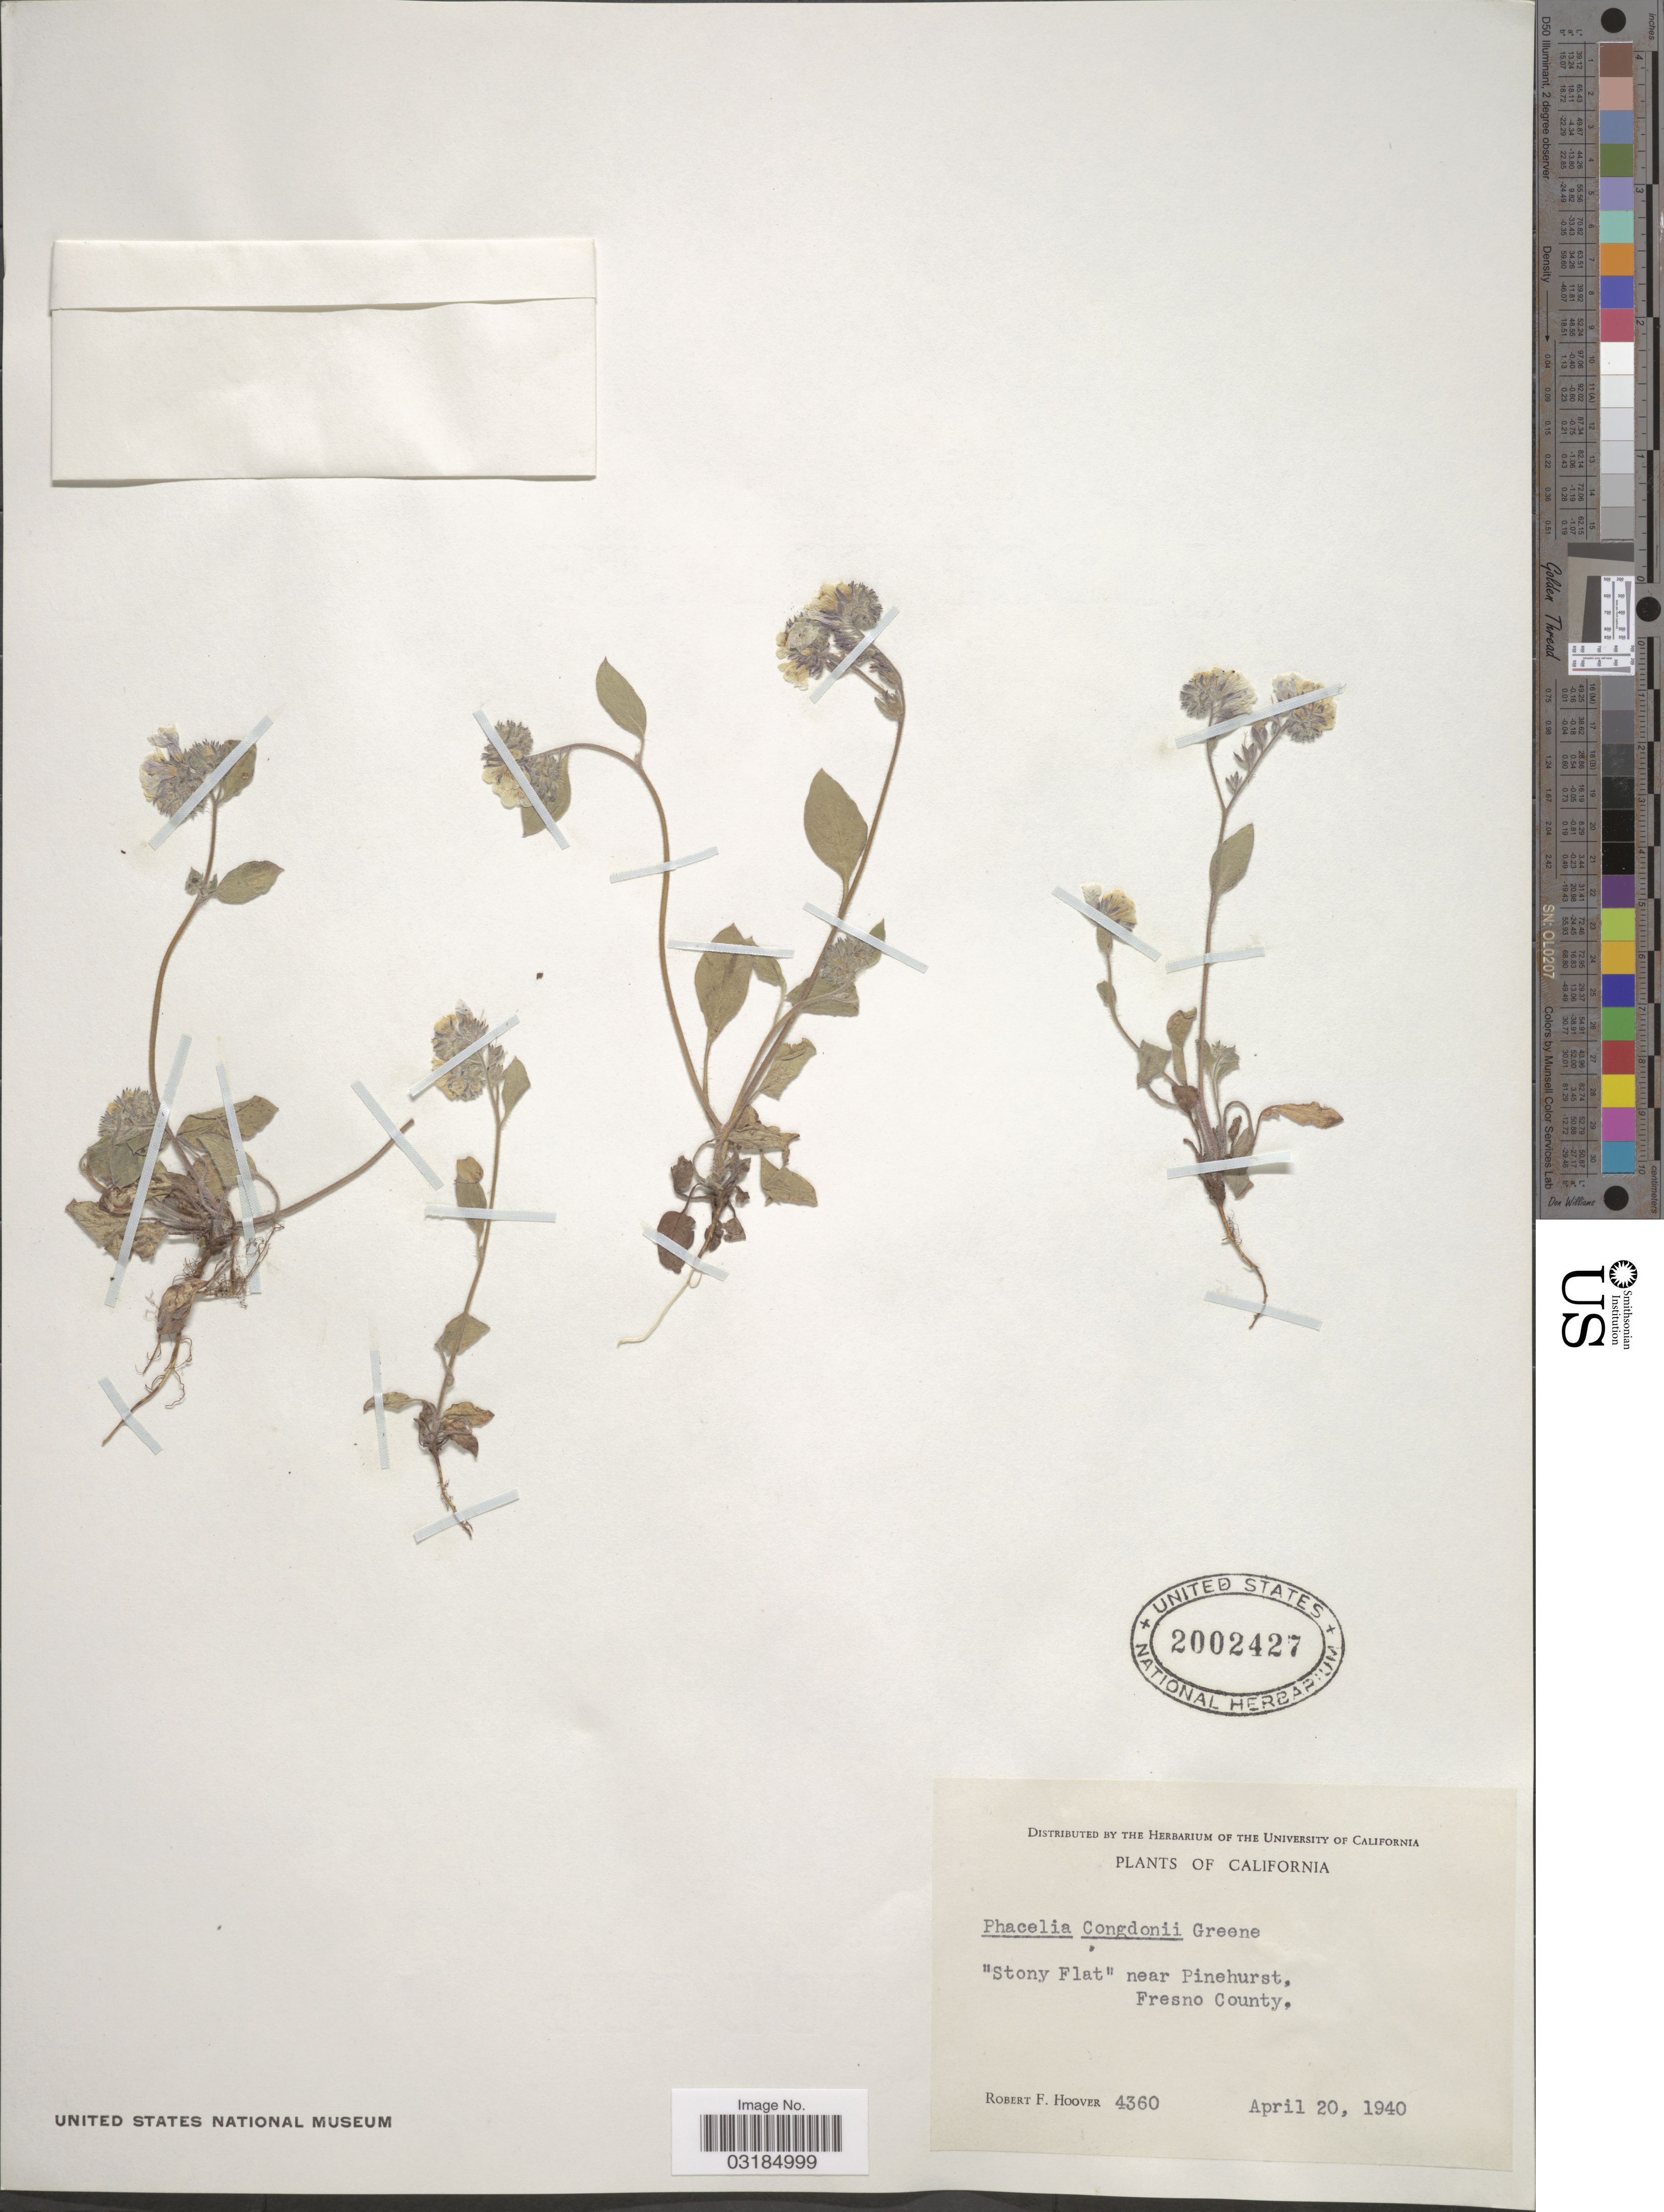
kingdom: Plantae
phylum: Tracheophyta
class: Magnoliopsida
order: Boraginales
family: Hydrophyllaceae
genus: Phacelia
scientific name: Phacelia congdonii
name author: S.W. Greene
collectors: R. F. Hoover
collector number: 4360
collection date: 1940-04-20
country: United States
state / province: California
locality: Stony Flat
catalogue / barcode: US 2002427